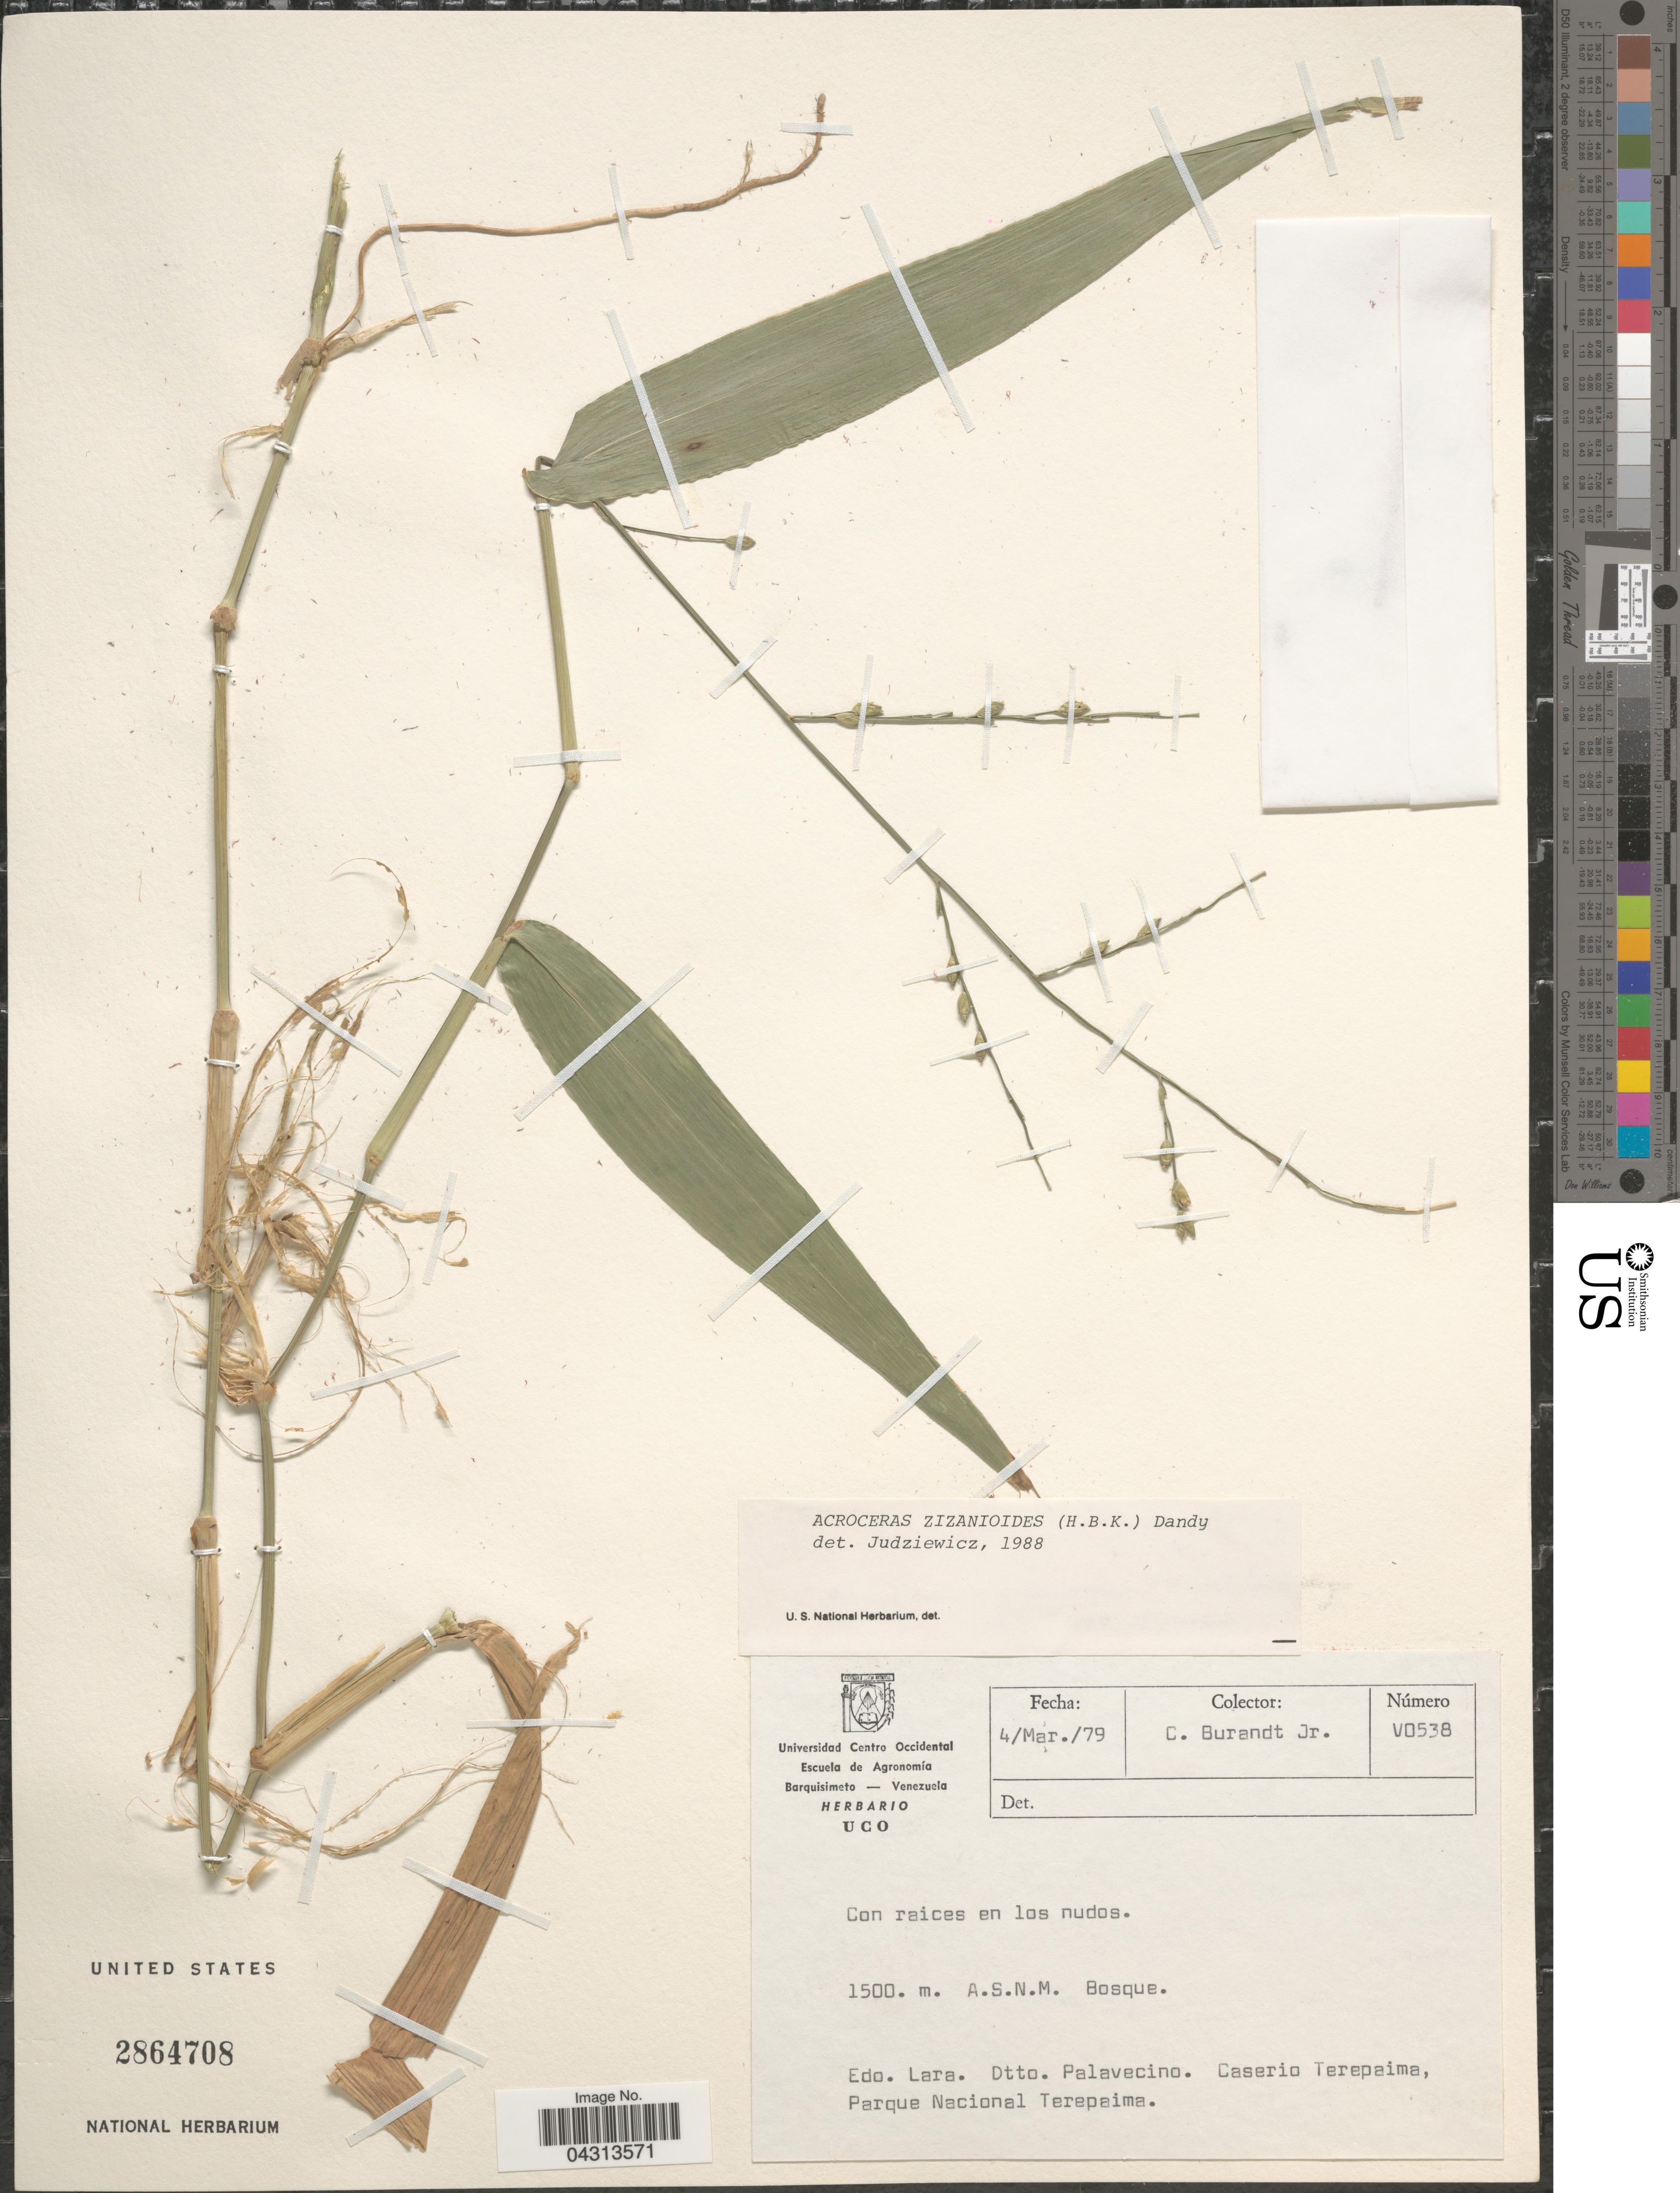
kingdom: Plantae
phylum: Tracheophyta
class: Liliopsida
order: Poales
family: Poaceae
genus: Acroceras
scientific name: Acroceras zizanioides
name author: (Kunth) Dandy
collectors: C. Burandt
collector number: V0538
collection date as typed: Transcribed d/m/y: 4/3/79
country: Venezuela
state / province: Lara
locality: A.S.N.M. Bosque. Dtto. Palavecino. Caserio Terepaima, Parque Nacional Terepaima.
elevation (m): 1500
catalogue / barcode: US 2864708